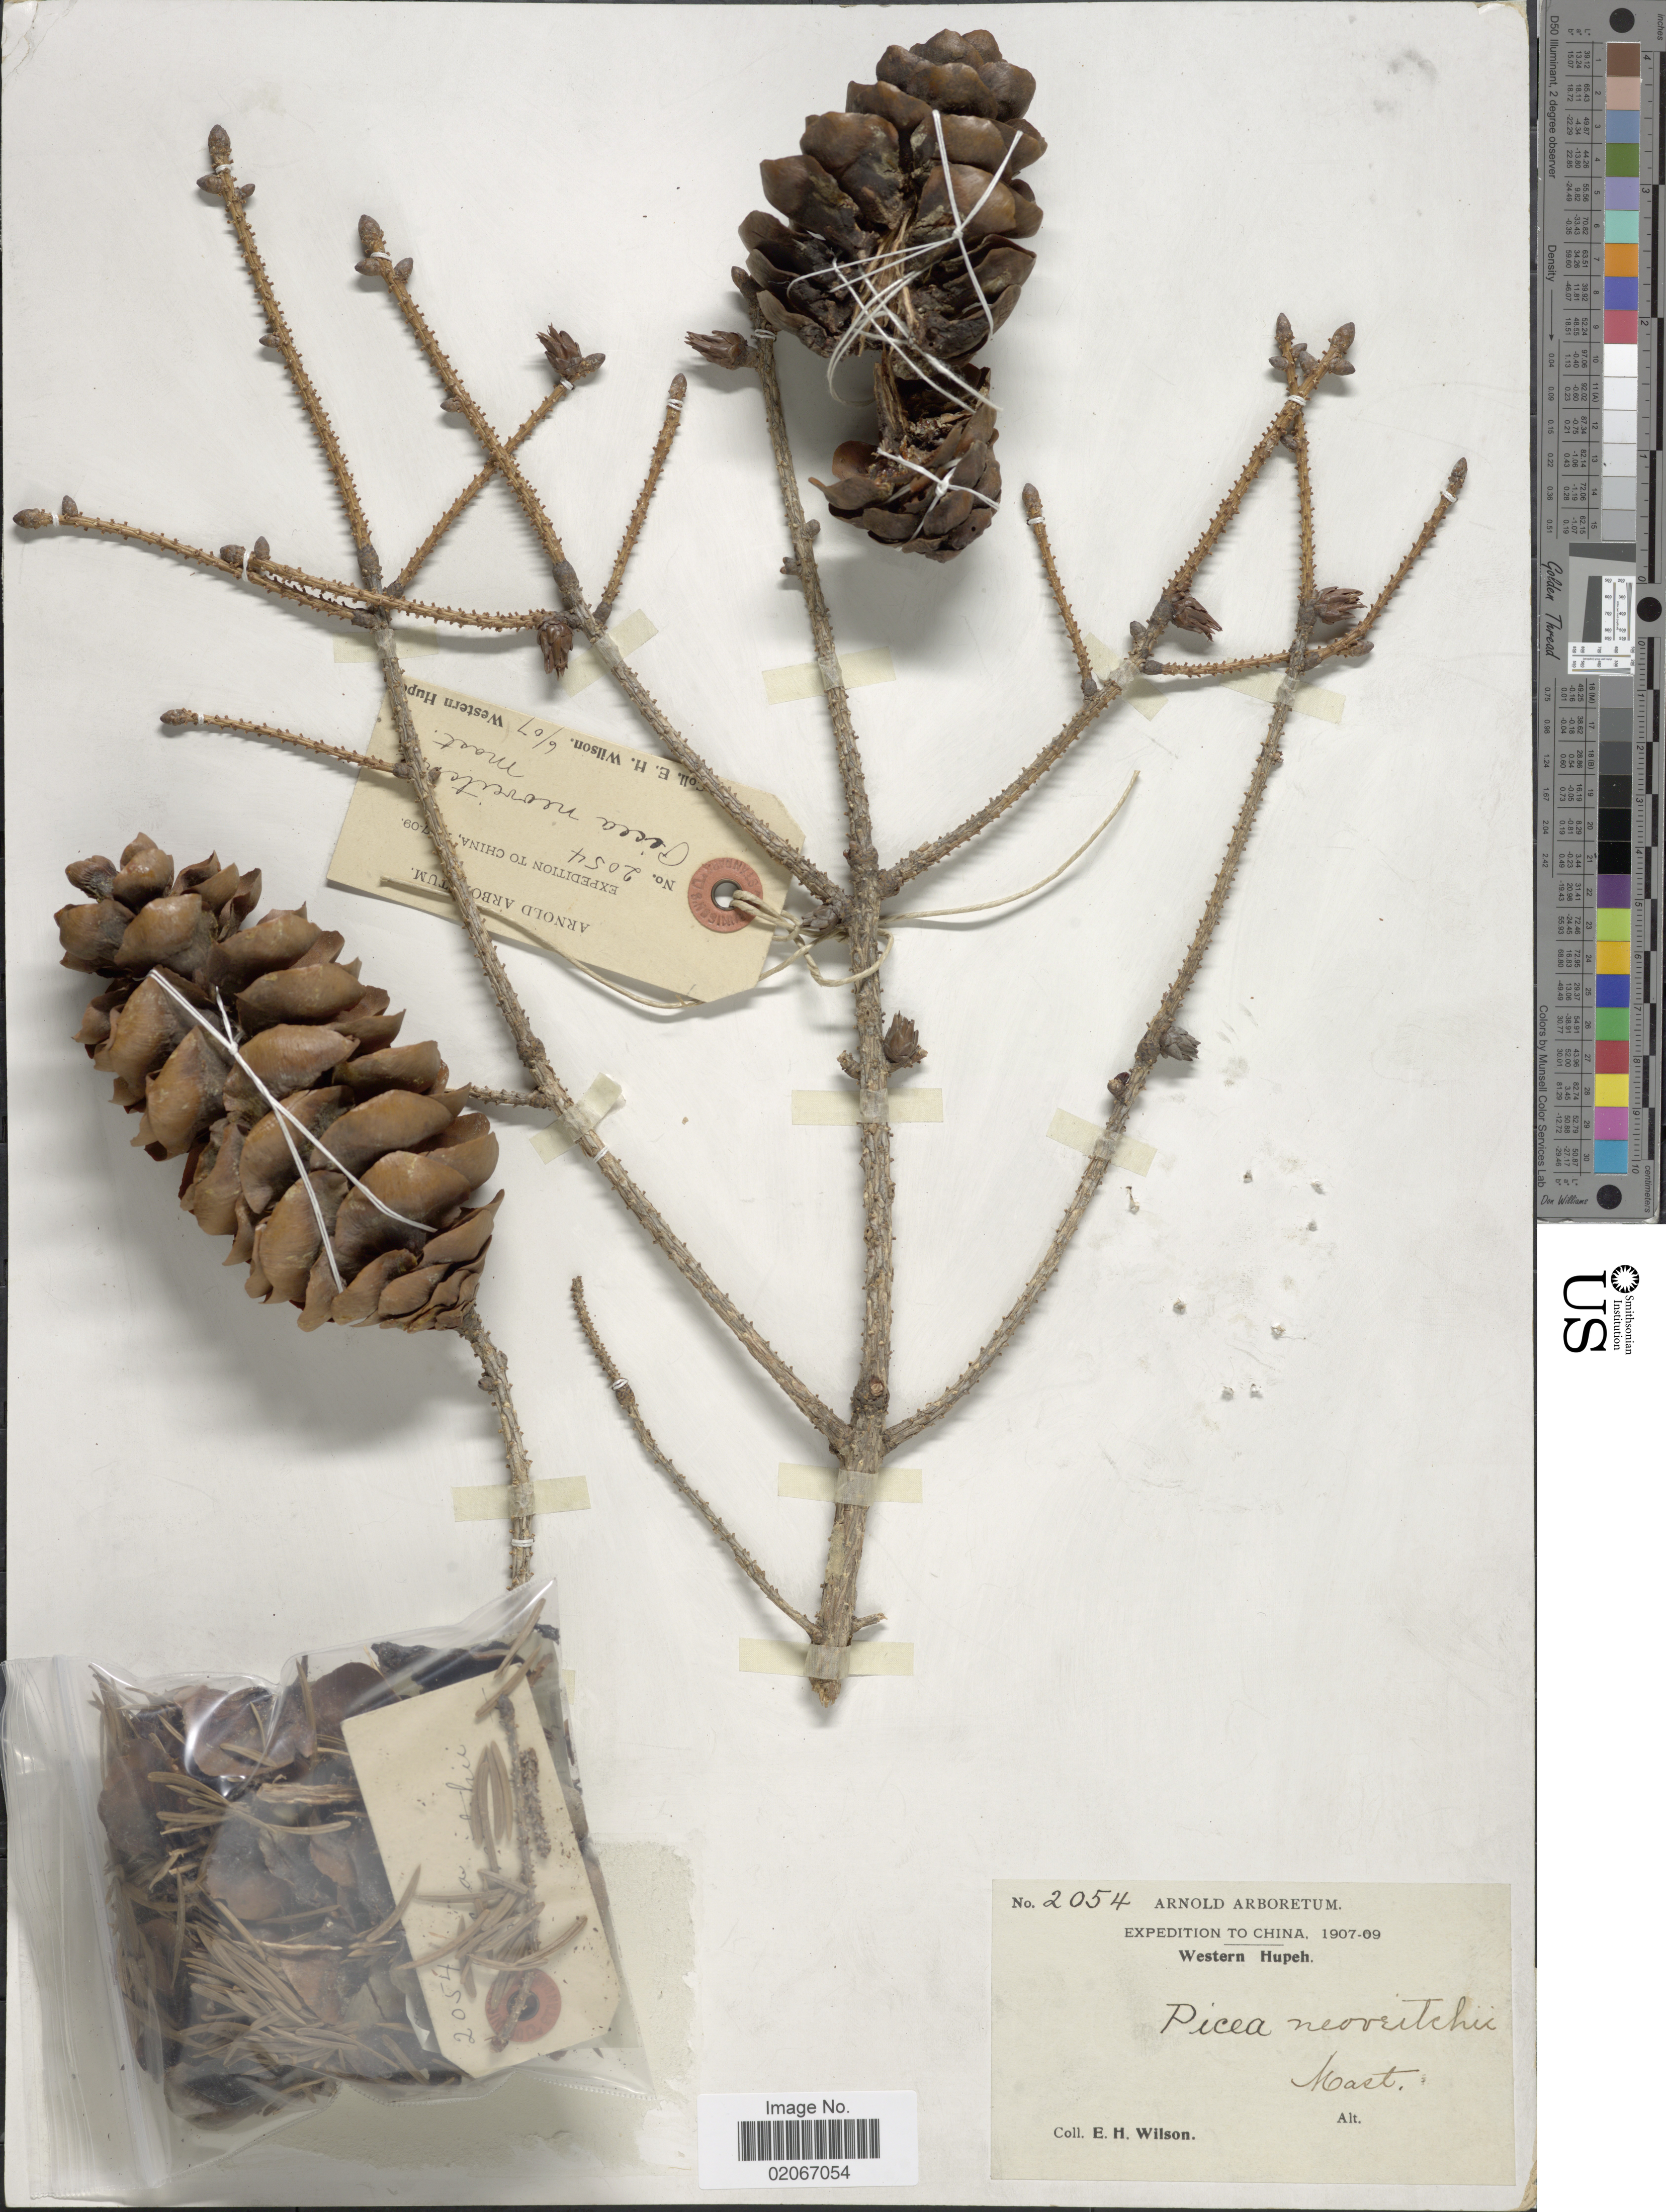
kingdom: Plantae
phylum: Tracheophyta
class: Pinopsida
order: Pinales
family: Pinaceae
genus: Picea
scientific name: Picea sp.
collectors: E. Wilson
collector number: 2054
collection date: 1907-06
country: China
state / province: Hubei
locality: Western Hupeh